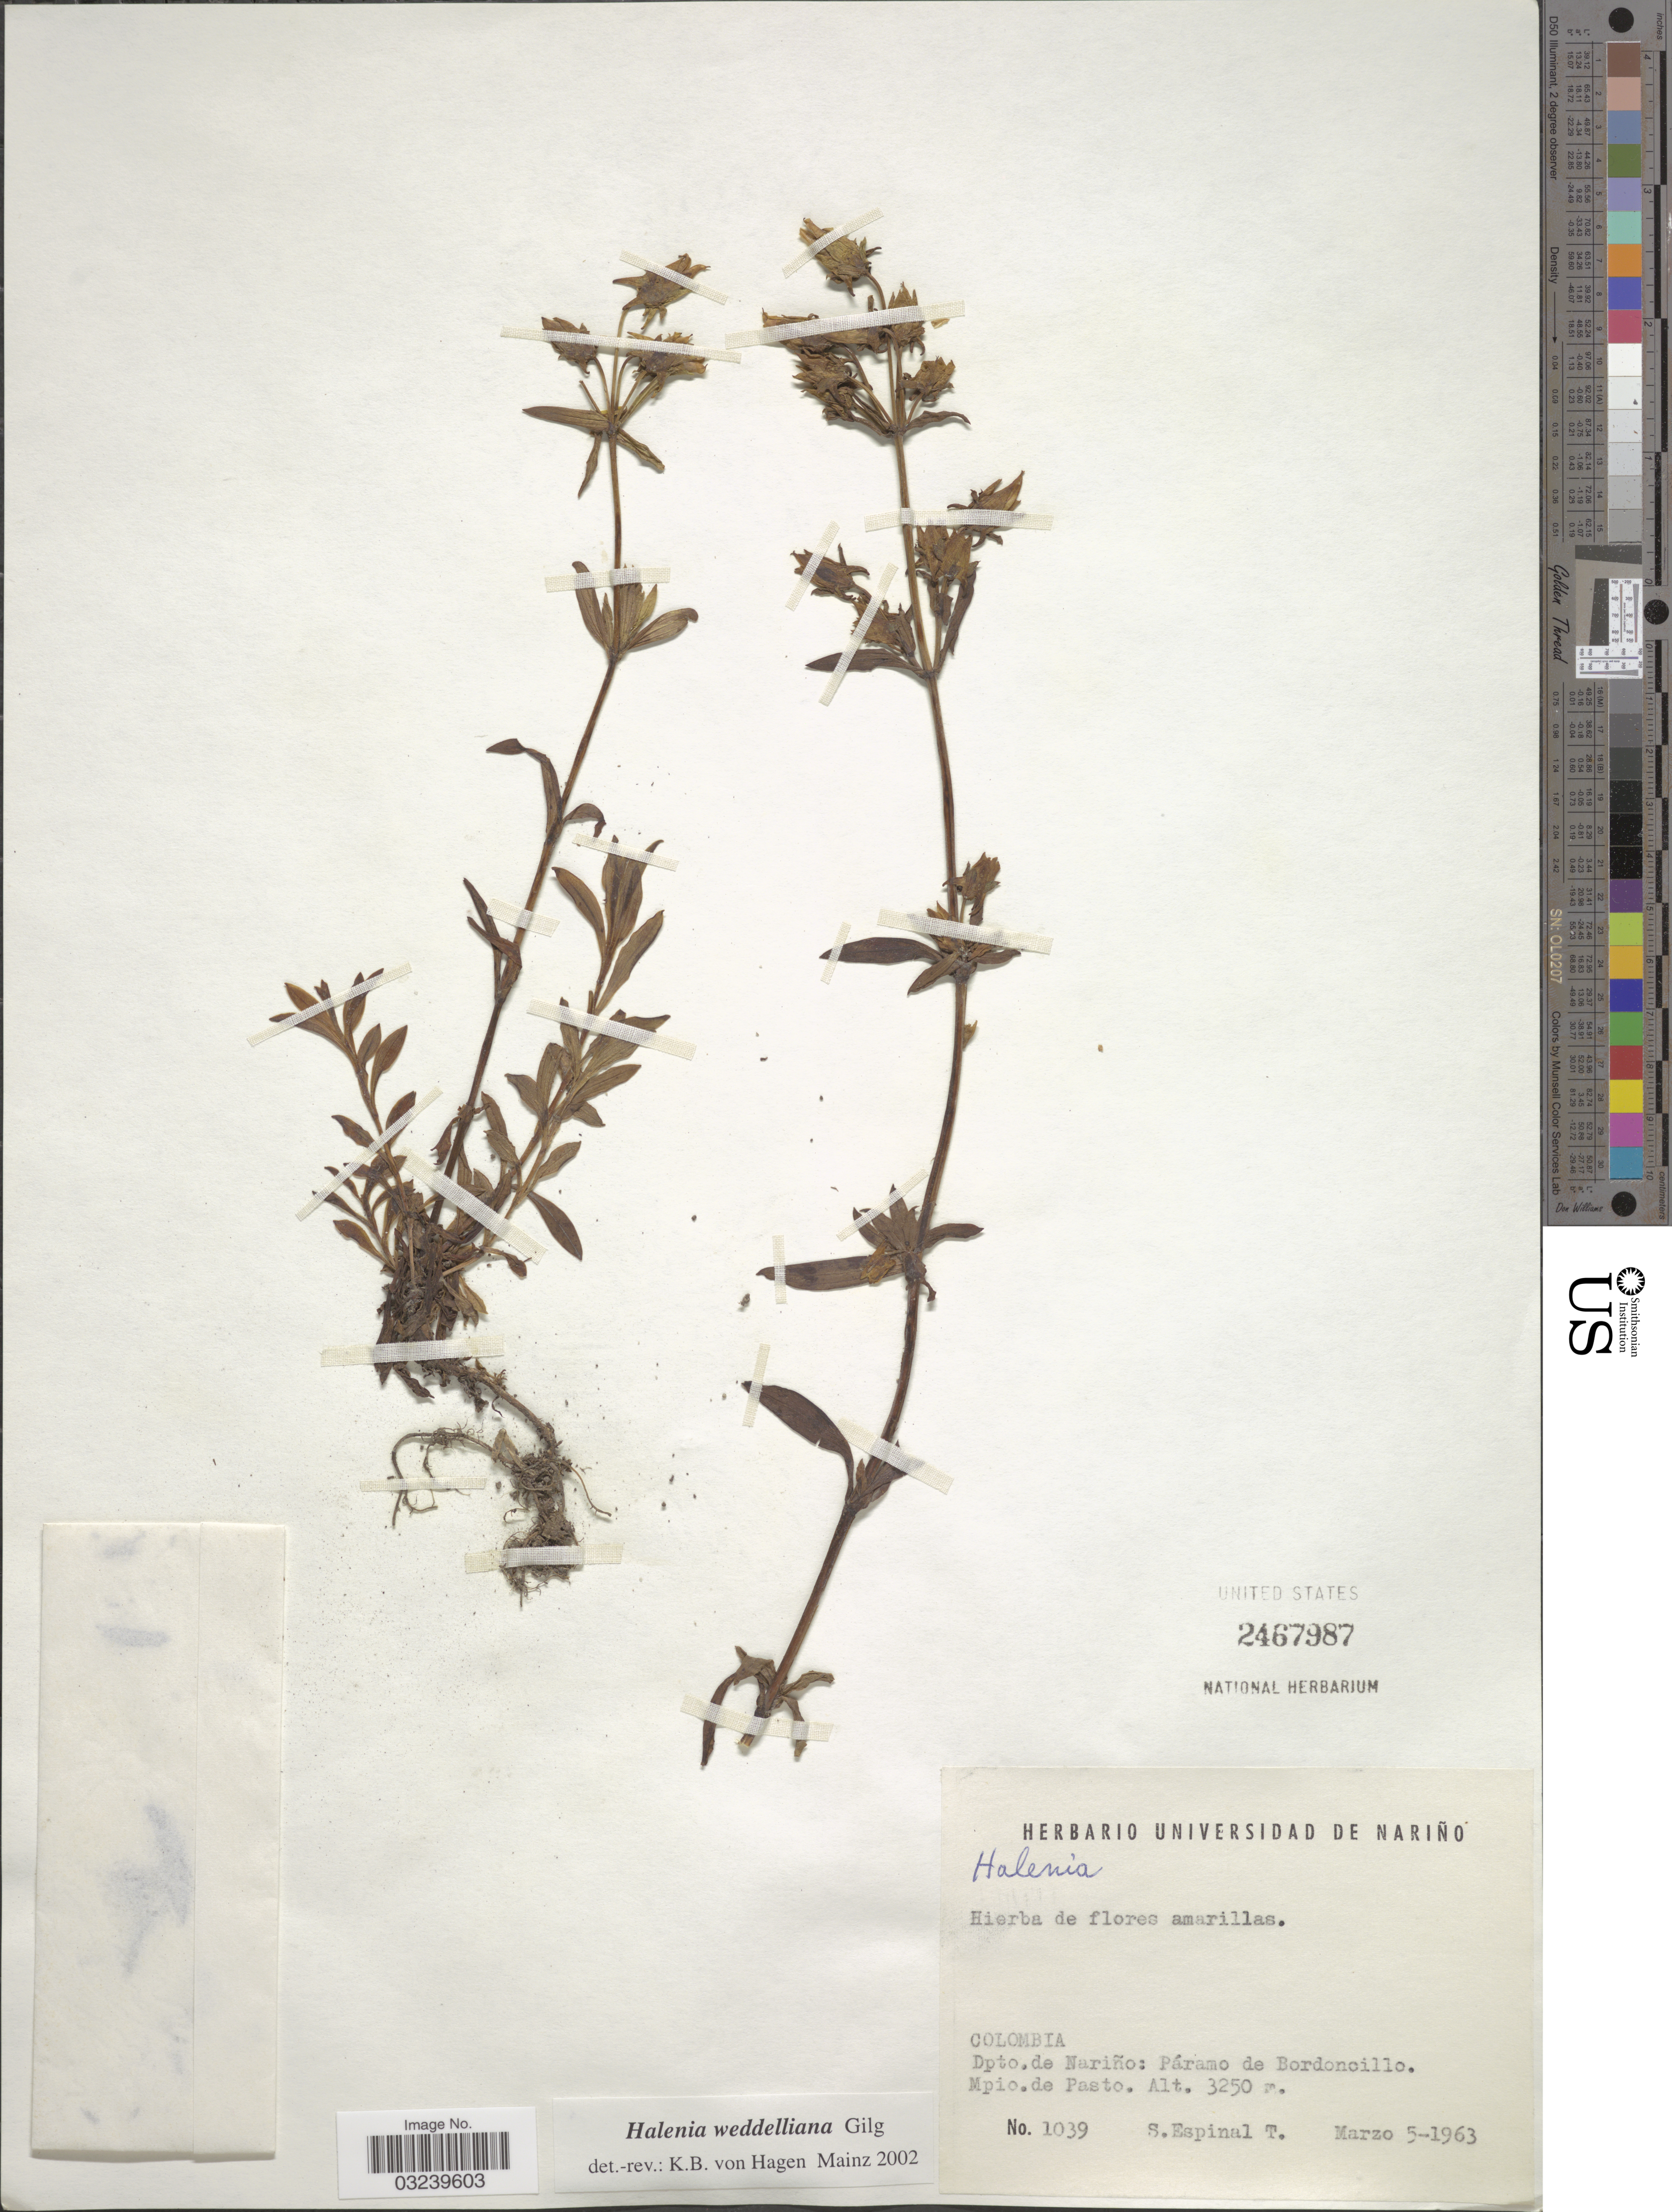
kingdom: Plantae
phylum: Tracheophyta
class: Magnoliopsida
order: Gentianales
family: Gentianaceae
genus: Halenia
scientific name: Halenia weddelliana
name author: Gilg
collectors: S. Espinal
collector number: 1039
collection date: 1963-03-05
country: Colombia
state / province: Nariño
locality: Dpto. de Nariño: Paramo de Bordoncillo, Mpio. de Pasto.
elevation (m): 3250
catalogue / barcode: US 2467987